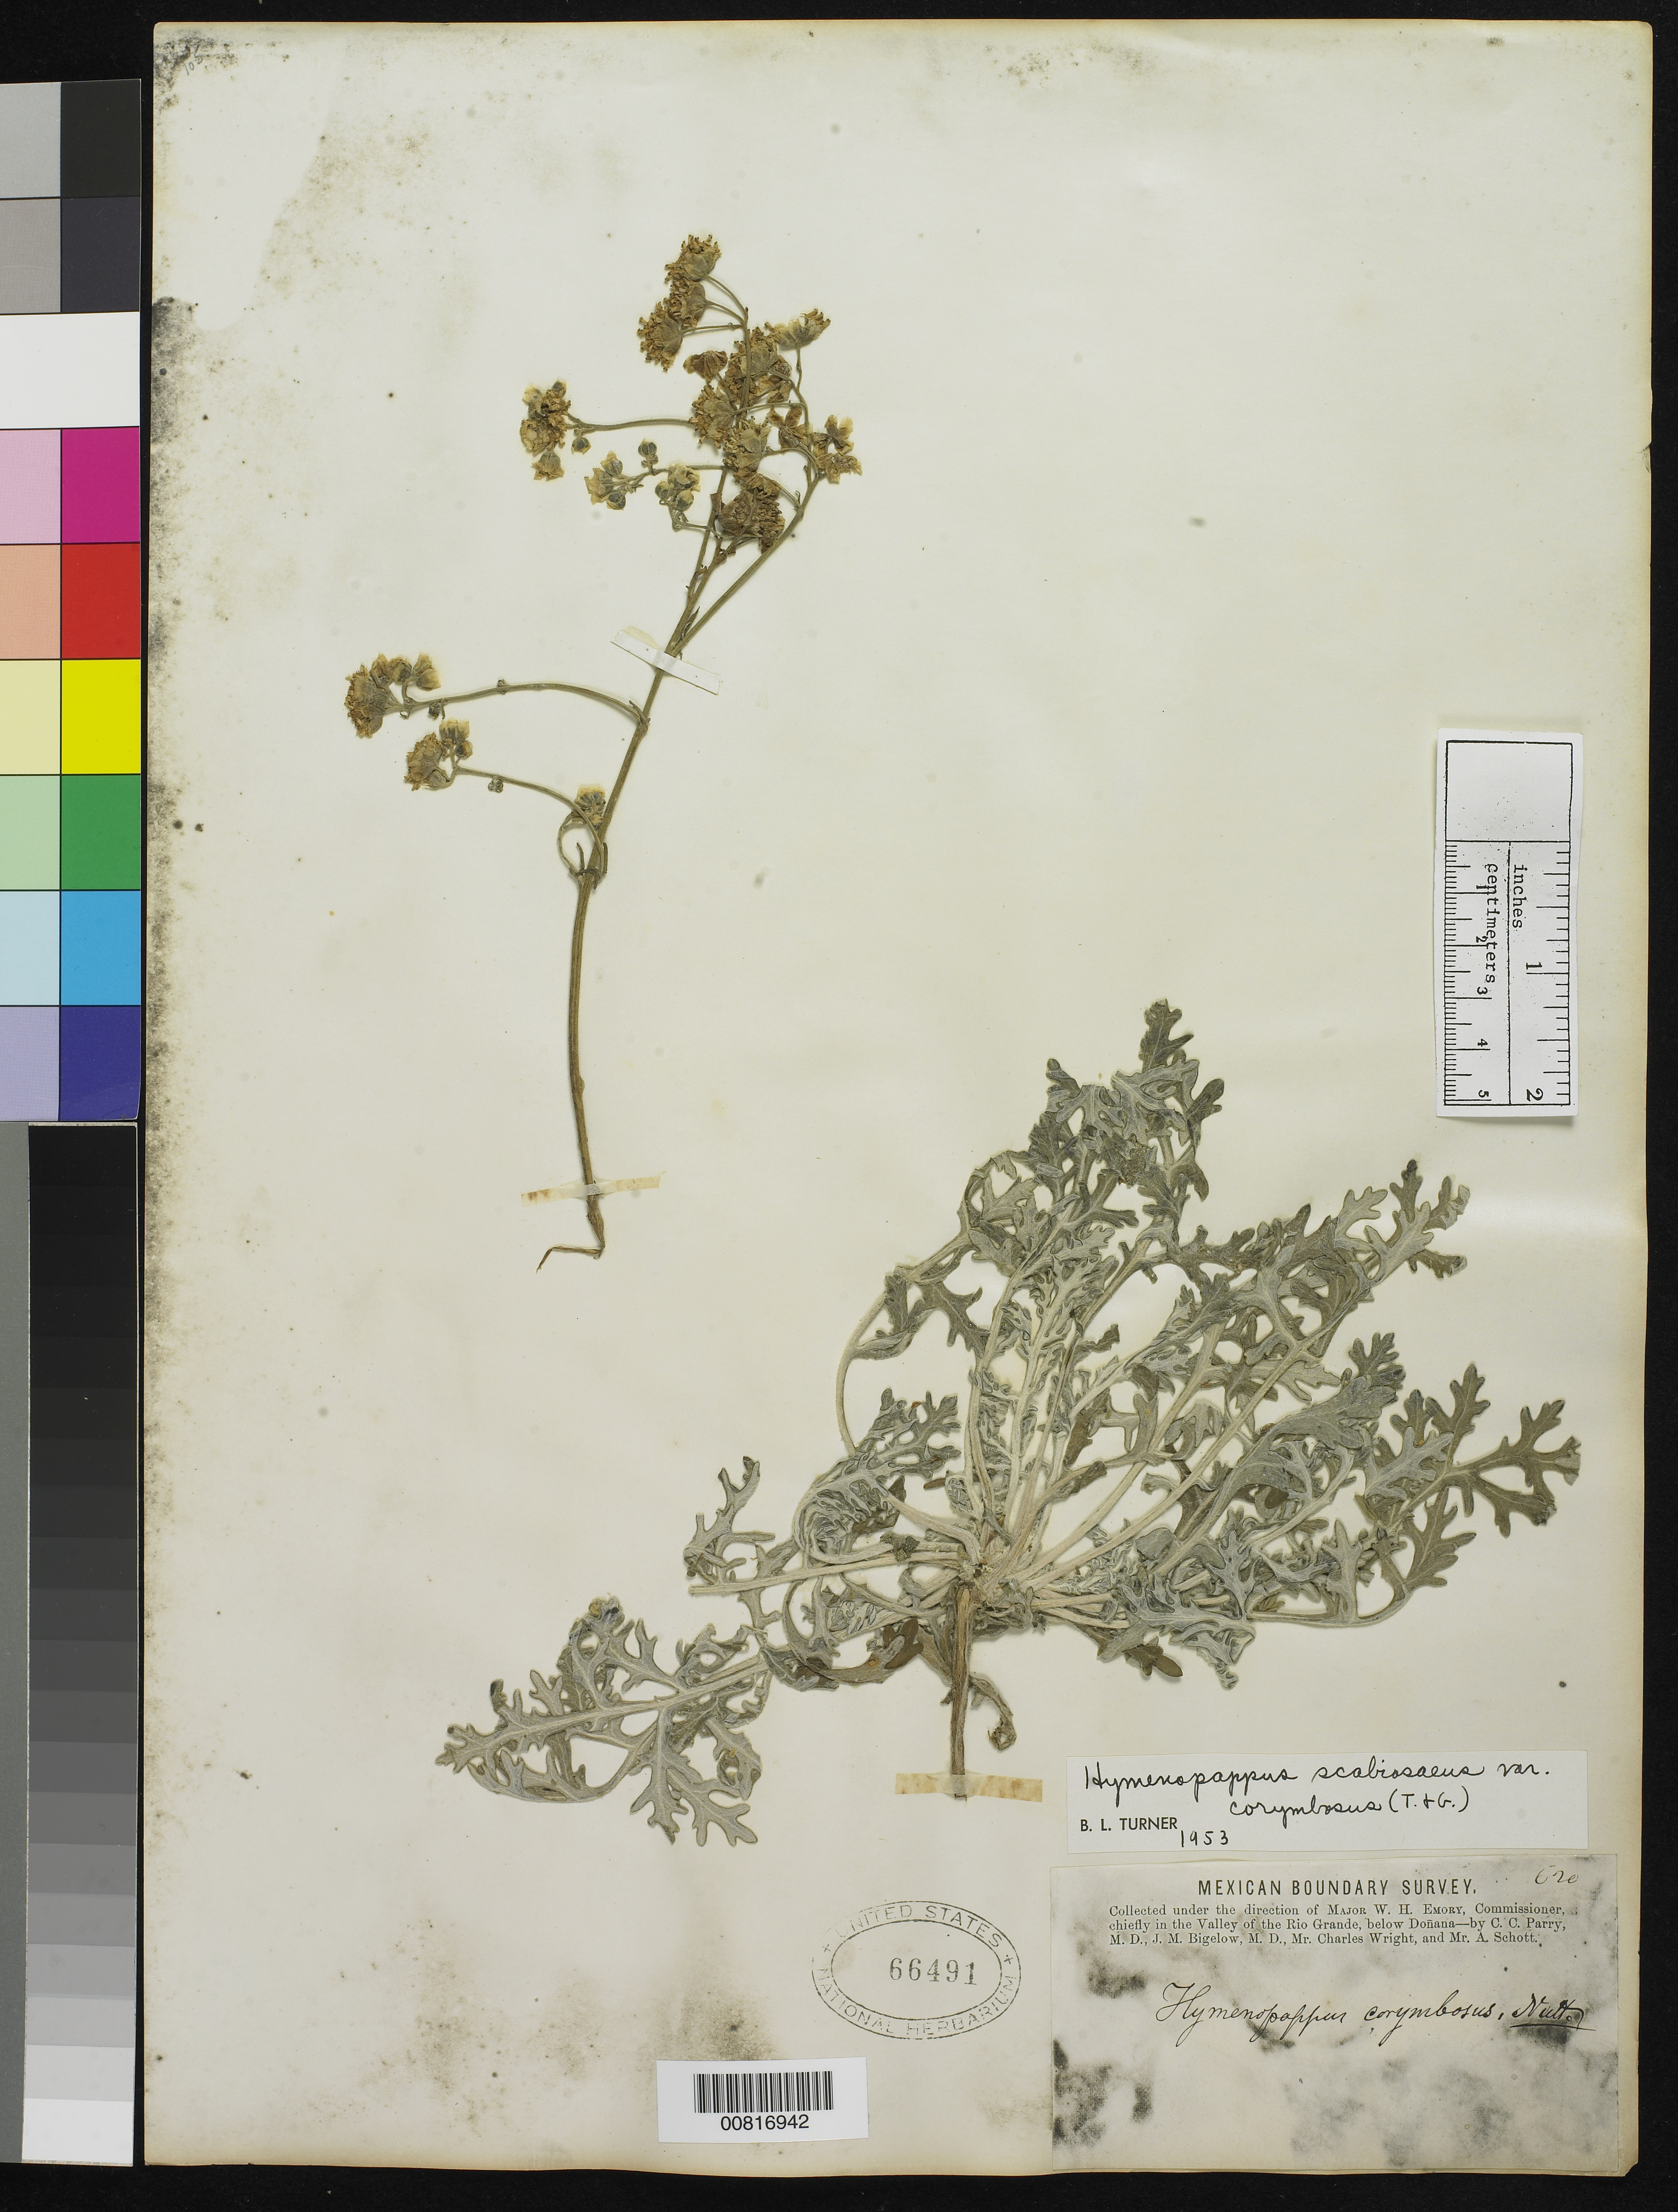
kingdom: Plantae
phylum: Tracheophyta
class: Magnoliopsida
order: Asterales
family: Asteraceae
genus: Hymenopappus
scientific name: Hymenopappus scabiosaeus var. corymbosus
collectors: C. C. Parry, J. M. Bigelow, C. Wright & A. C. V. Schott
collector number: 620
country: United States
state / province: New Mexico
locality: Valley of the Rio Grande, below Doñana, New Mexico.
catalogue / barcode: US 66491